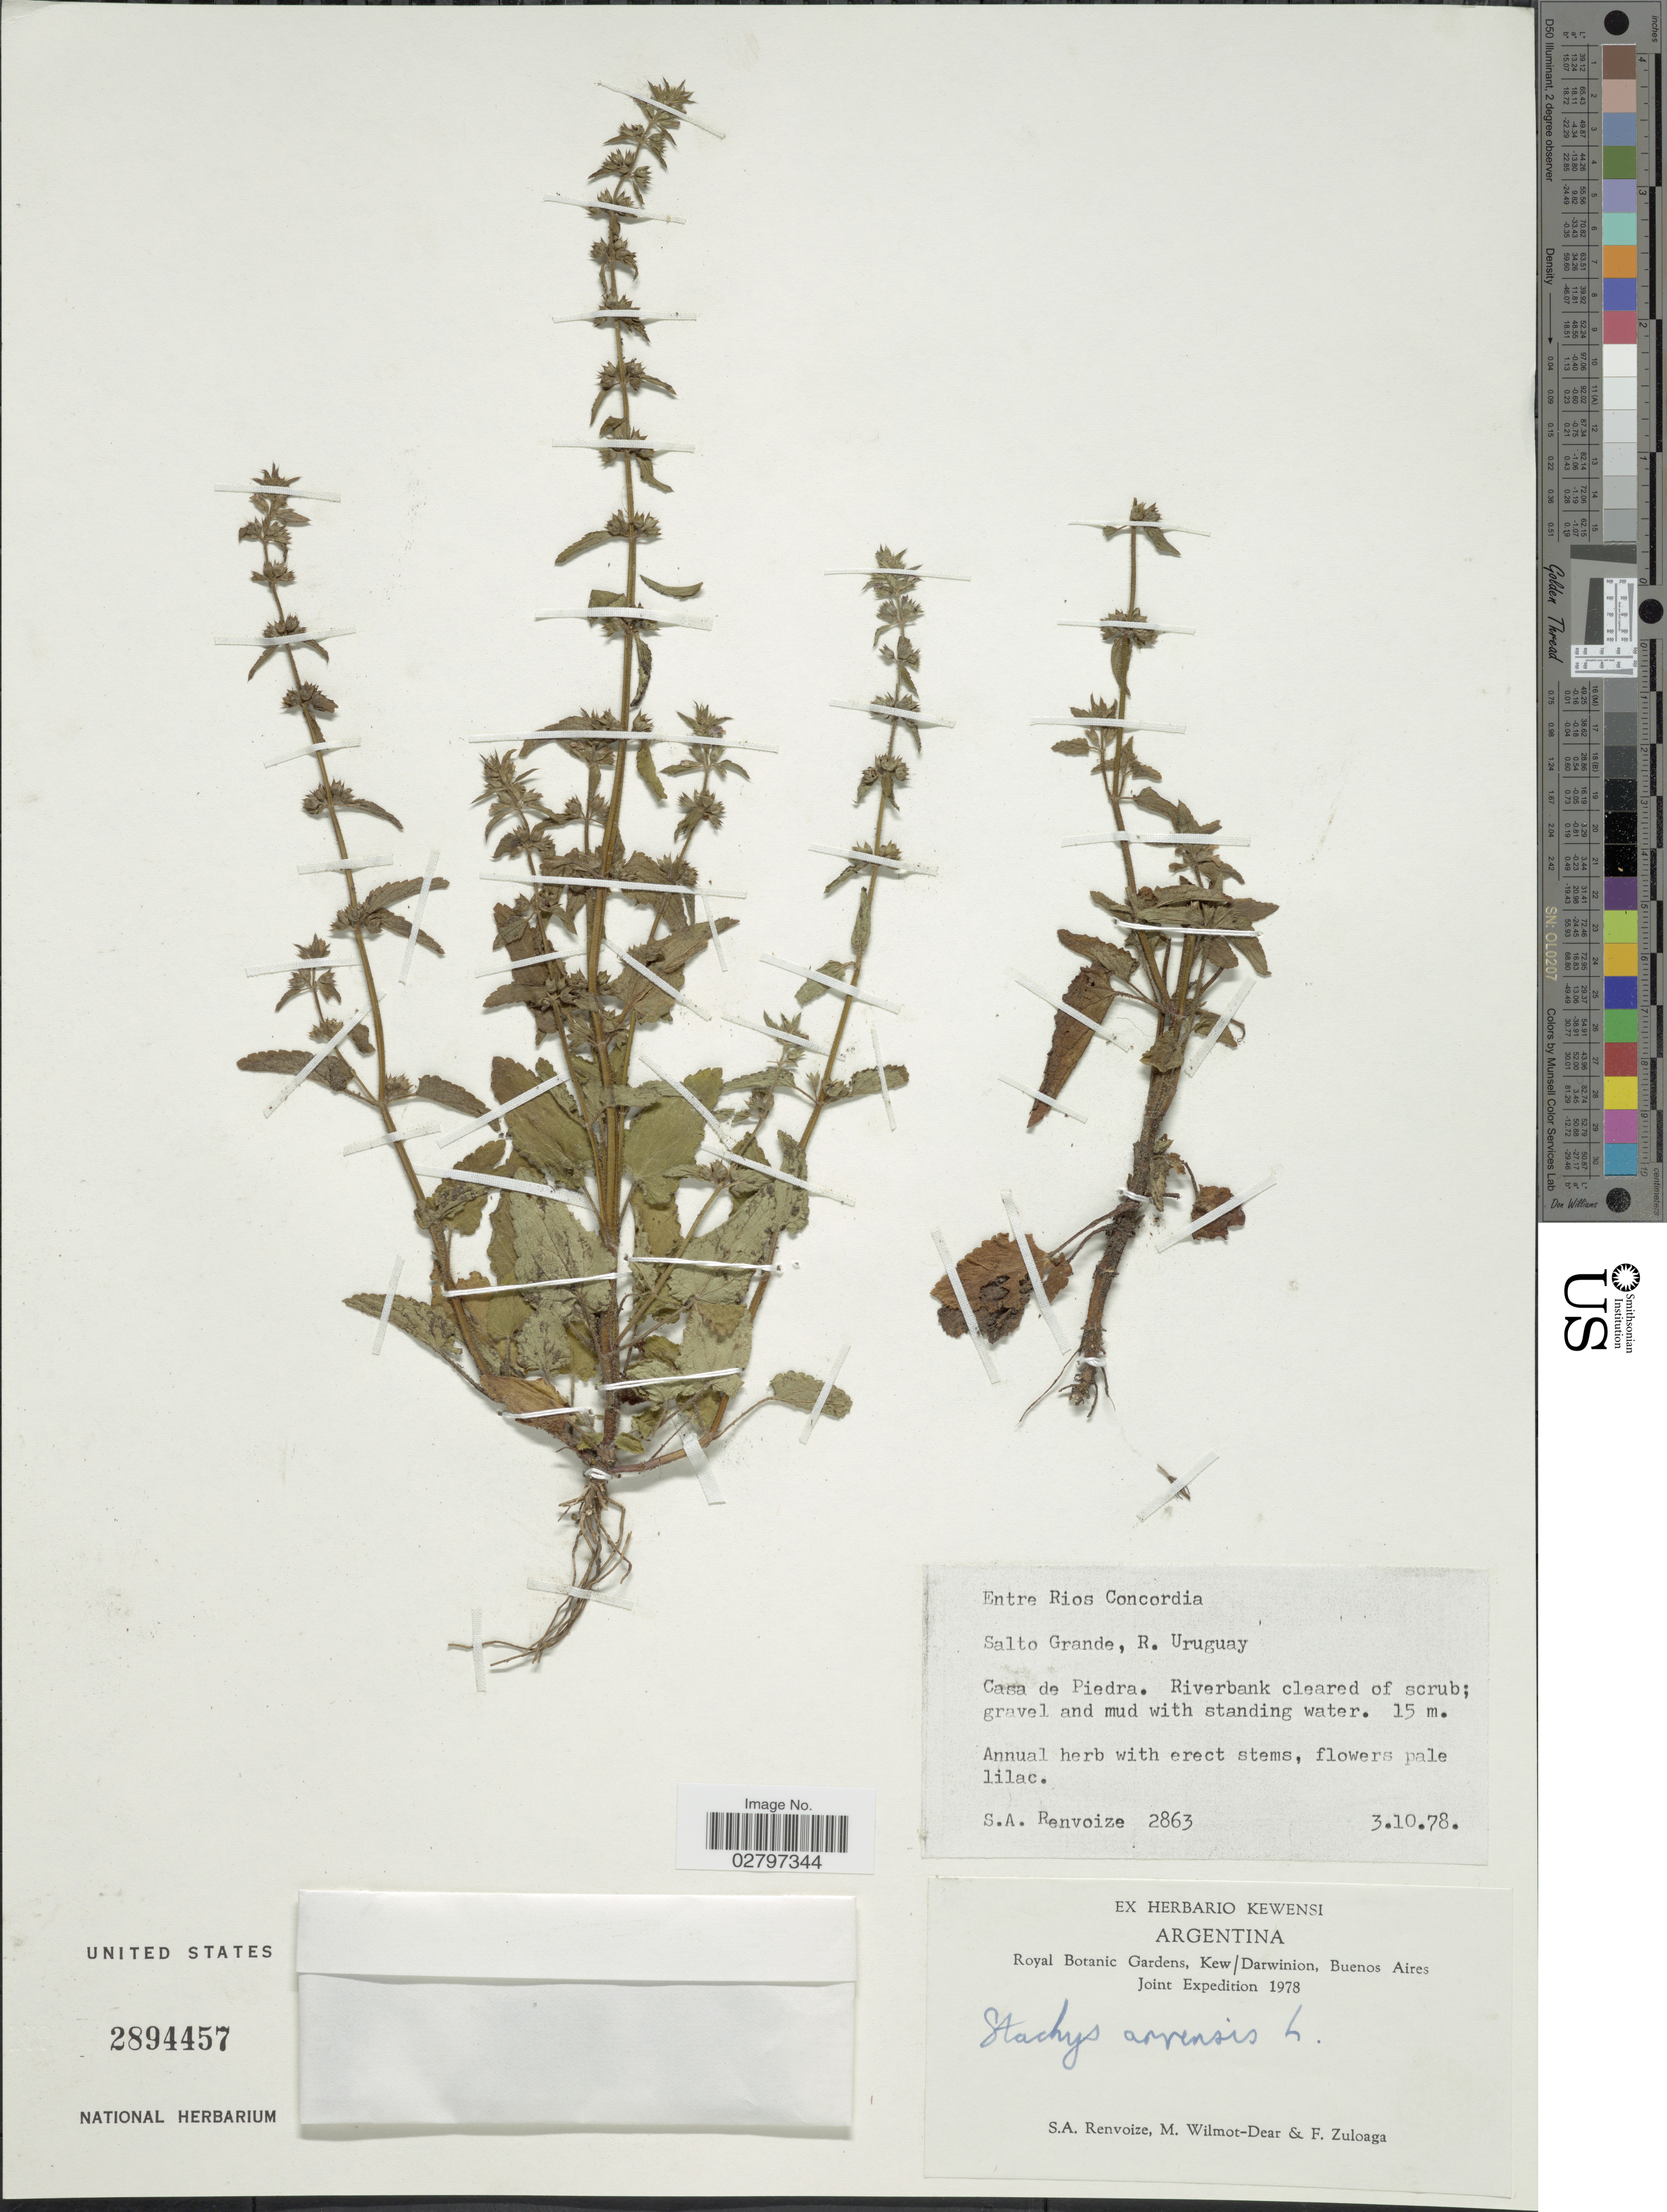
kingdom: Plantae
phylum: Tracheophyta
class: Magnoliopsida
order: Lamiales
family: Lamiaceae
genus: Stachys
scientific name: Stachys arvensis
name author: (L.) L.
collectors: S. A. Renvoize, M. Wilmot-Dear & F. Zuloaga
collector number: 2863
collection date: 1978-10-03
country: Argentina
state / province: Entre Rios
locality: Entre Rios Concordia, Salto Grande, R. Uruguay, Casa de Piedra.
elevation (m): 15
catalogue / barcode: US 2894457